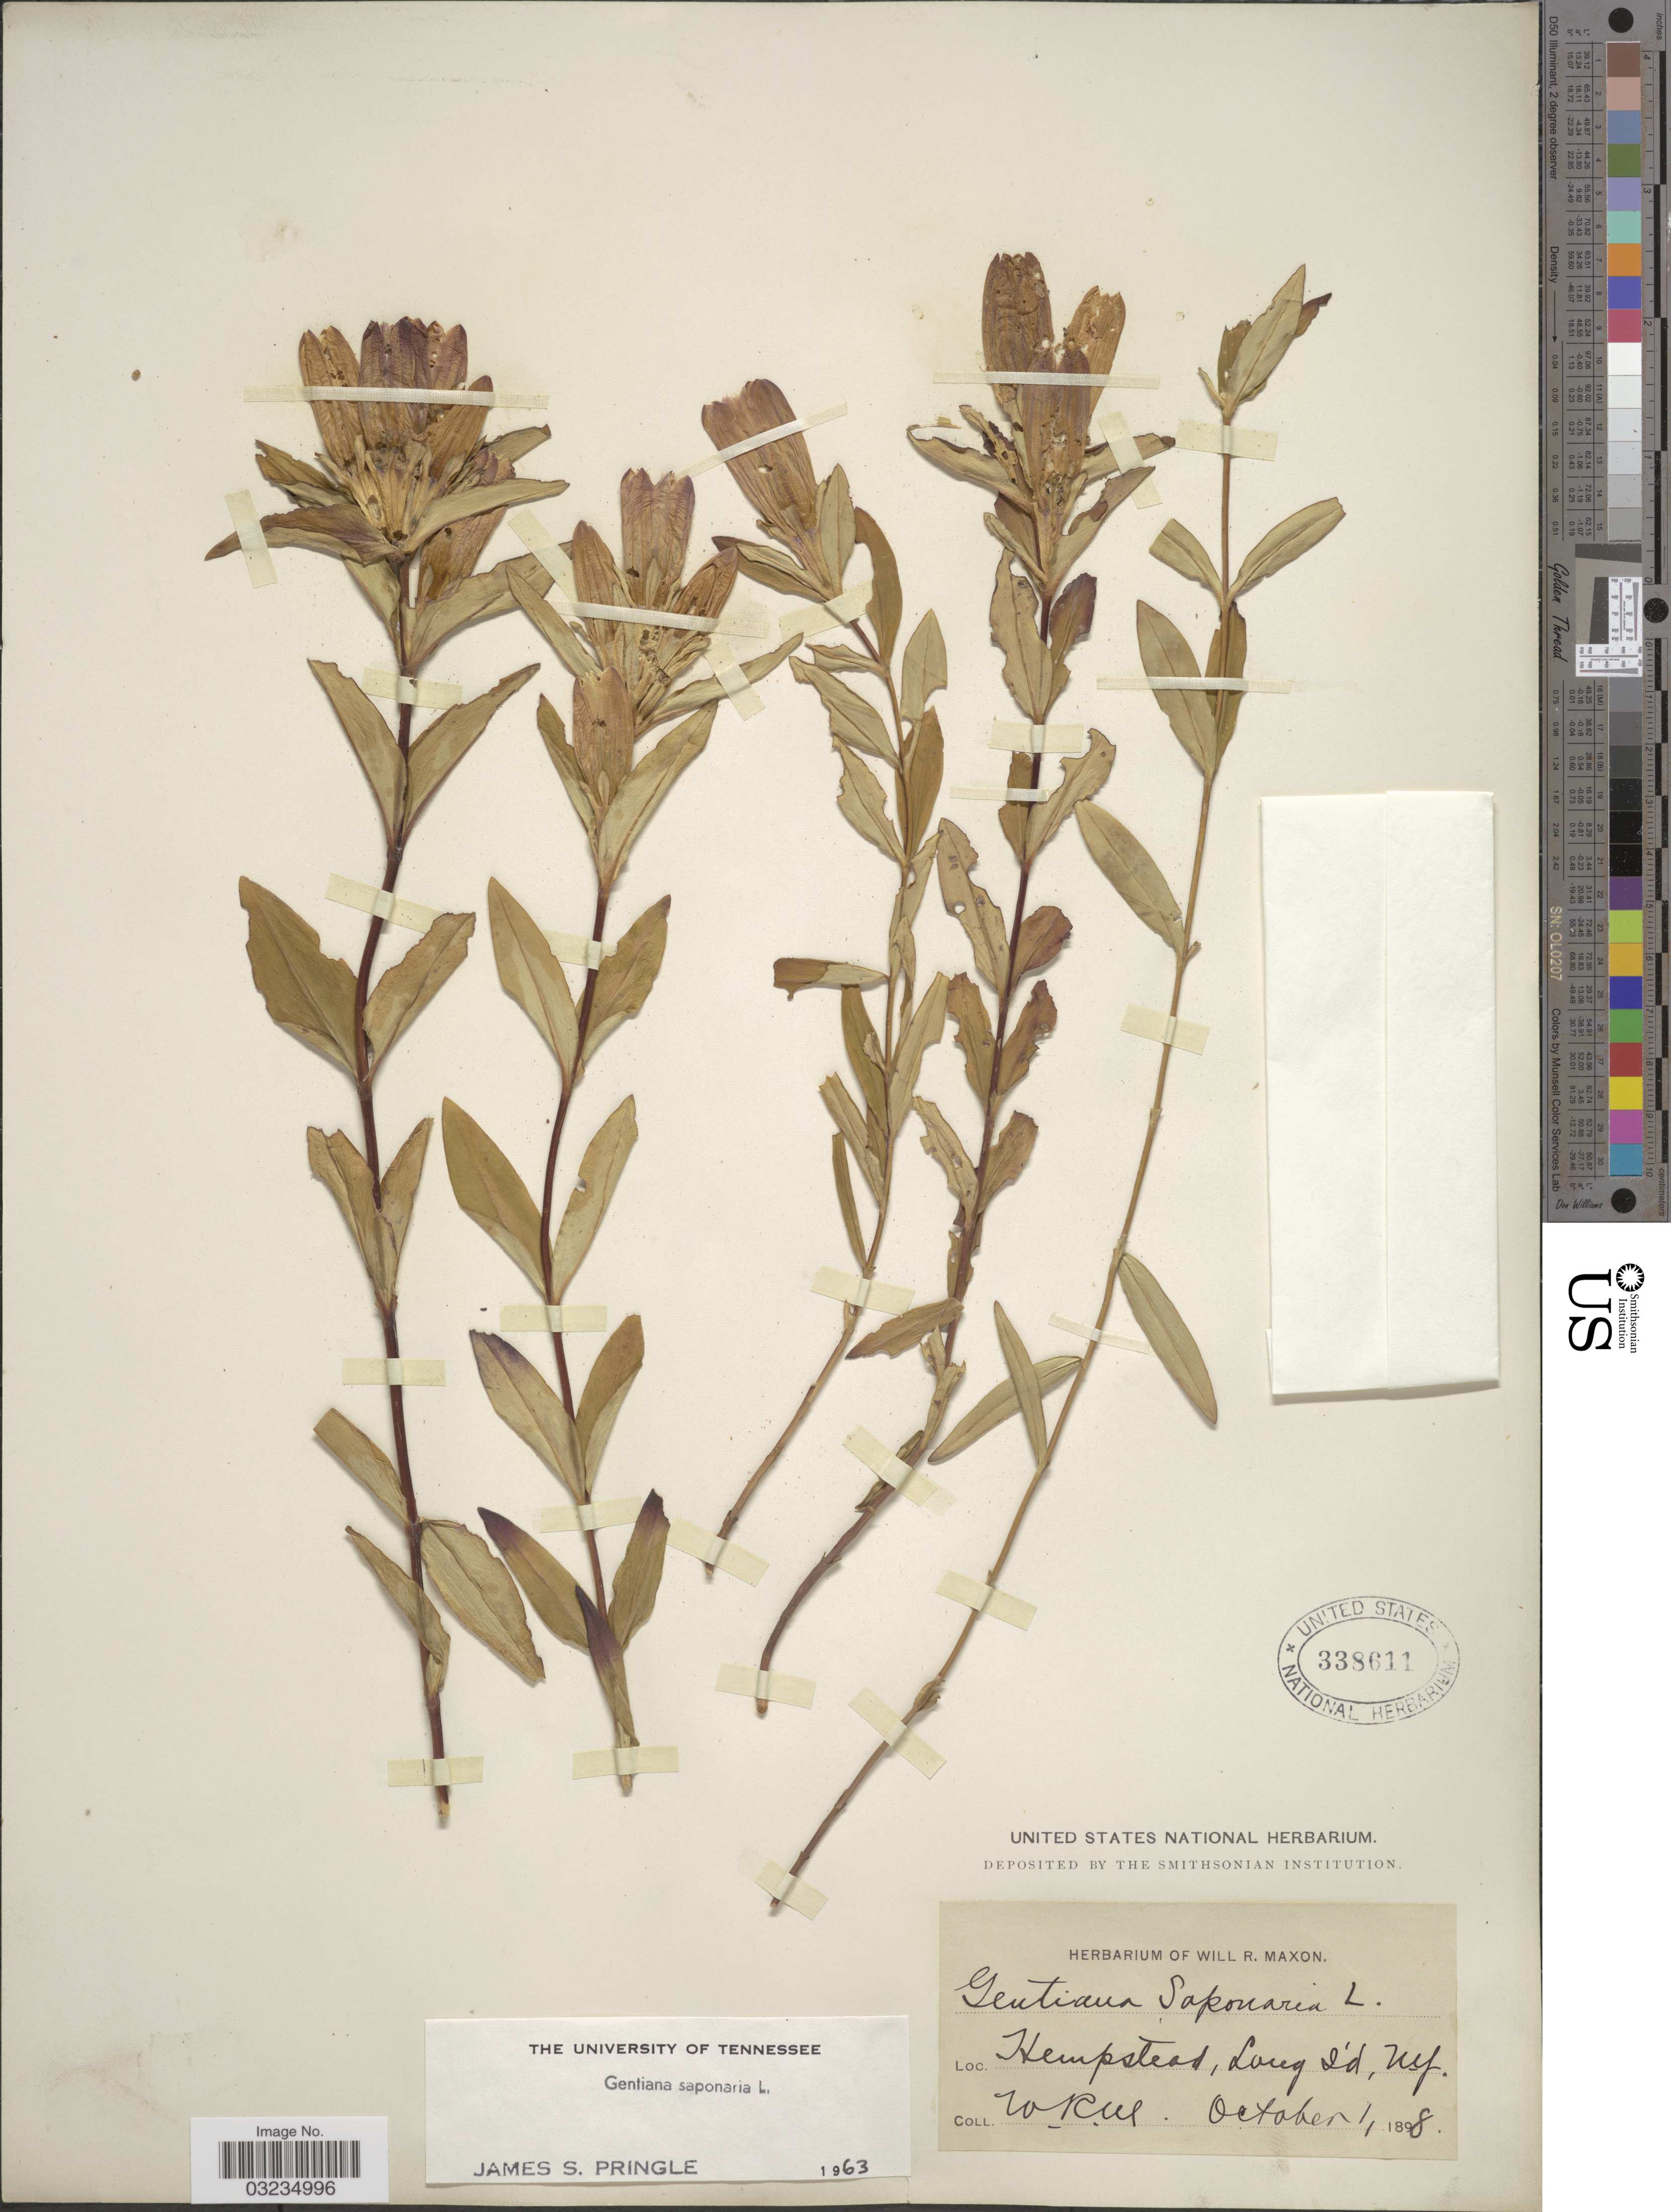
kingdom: Plantae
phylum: Tracheophyta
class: Magnoliopsida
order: Gentianales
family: Gentianaceae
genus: Gentiana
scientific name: Gentiana saponaria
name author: L.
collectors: W. R. Maxon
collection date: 1898-10-01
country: United States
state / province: New York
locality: Hempstead, Long I'd.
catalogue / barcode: US 338611